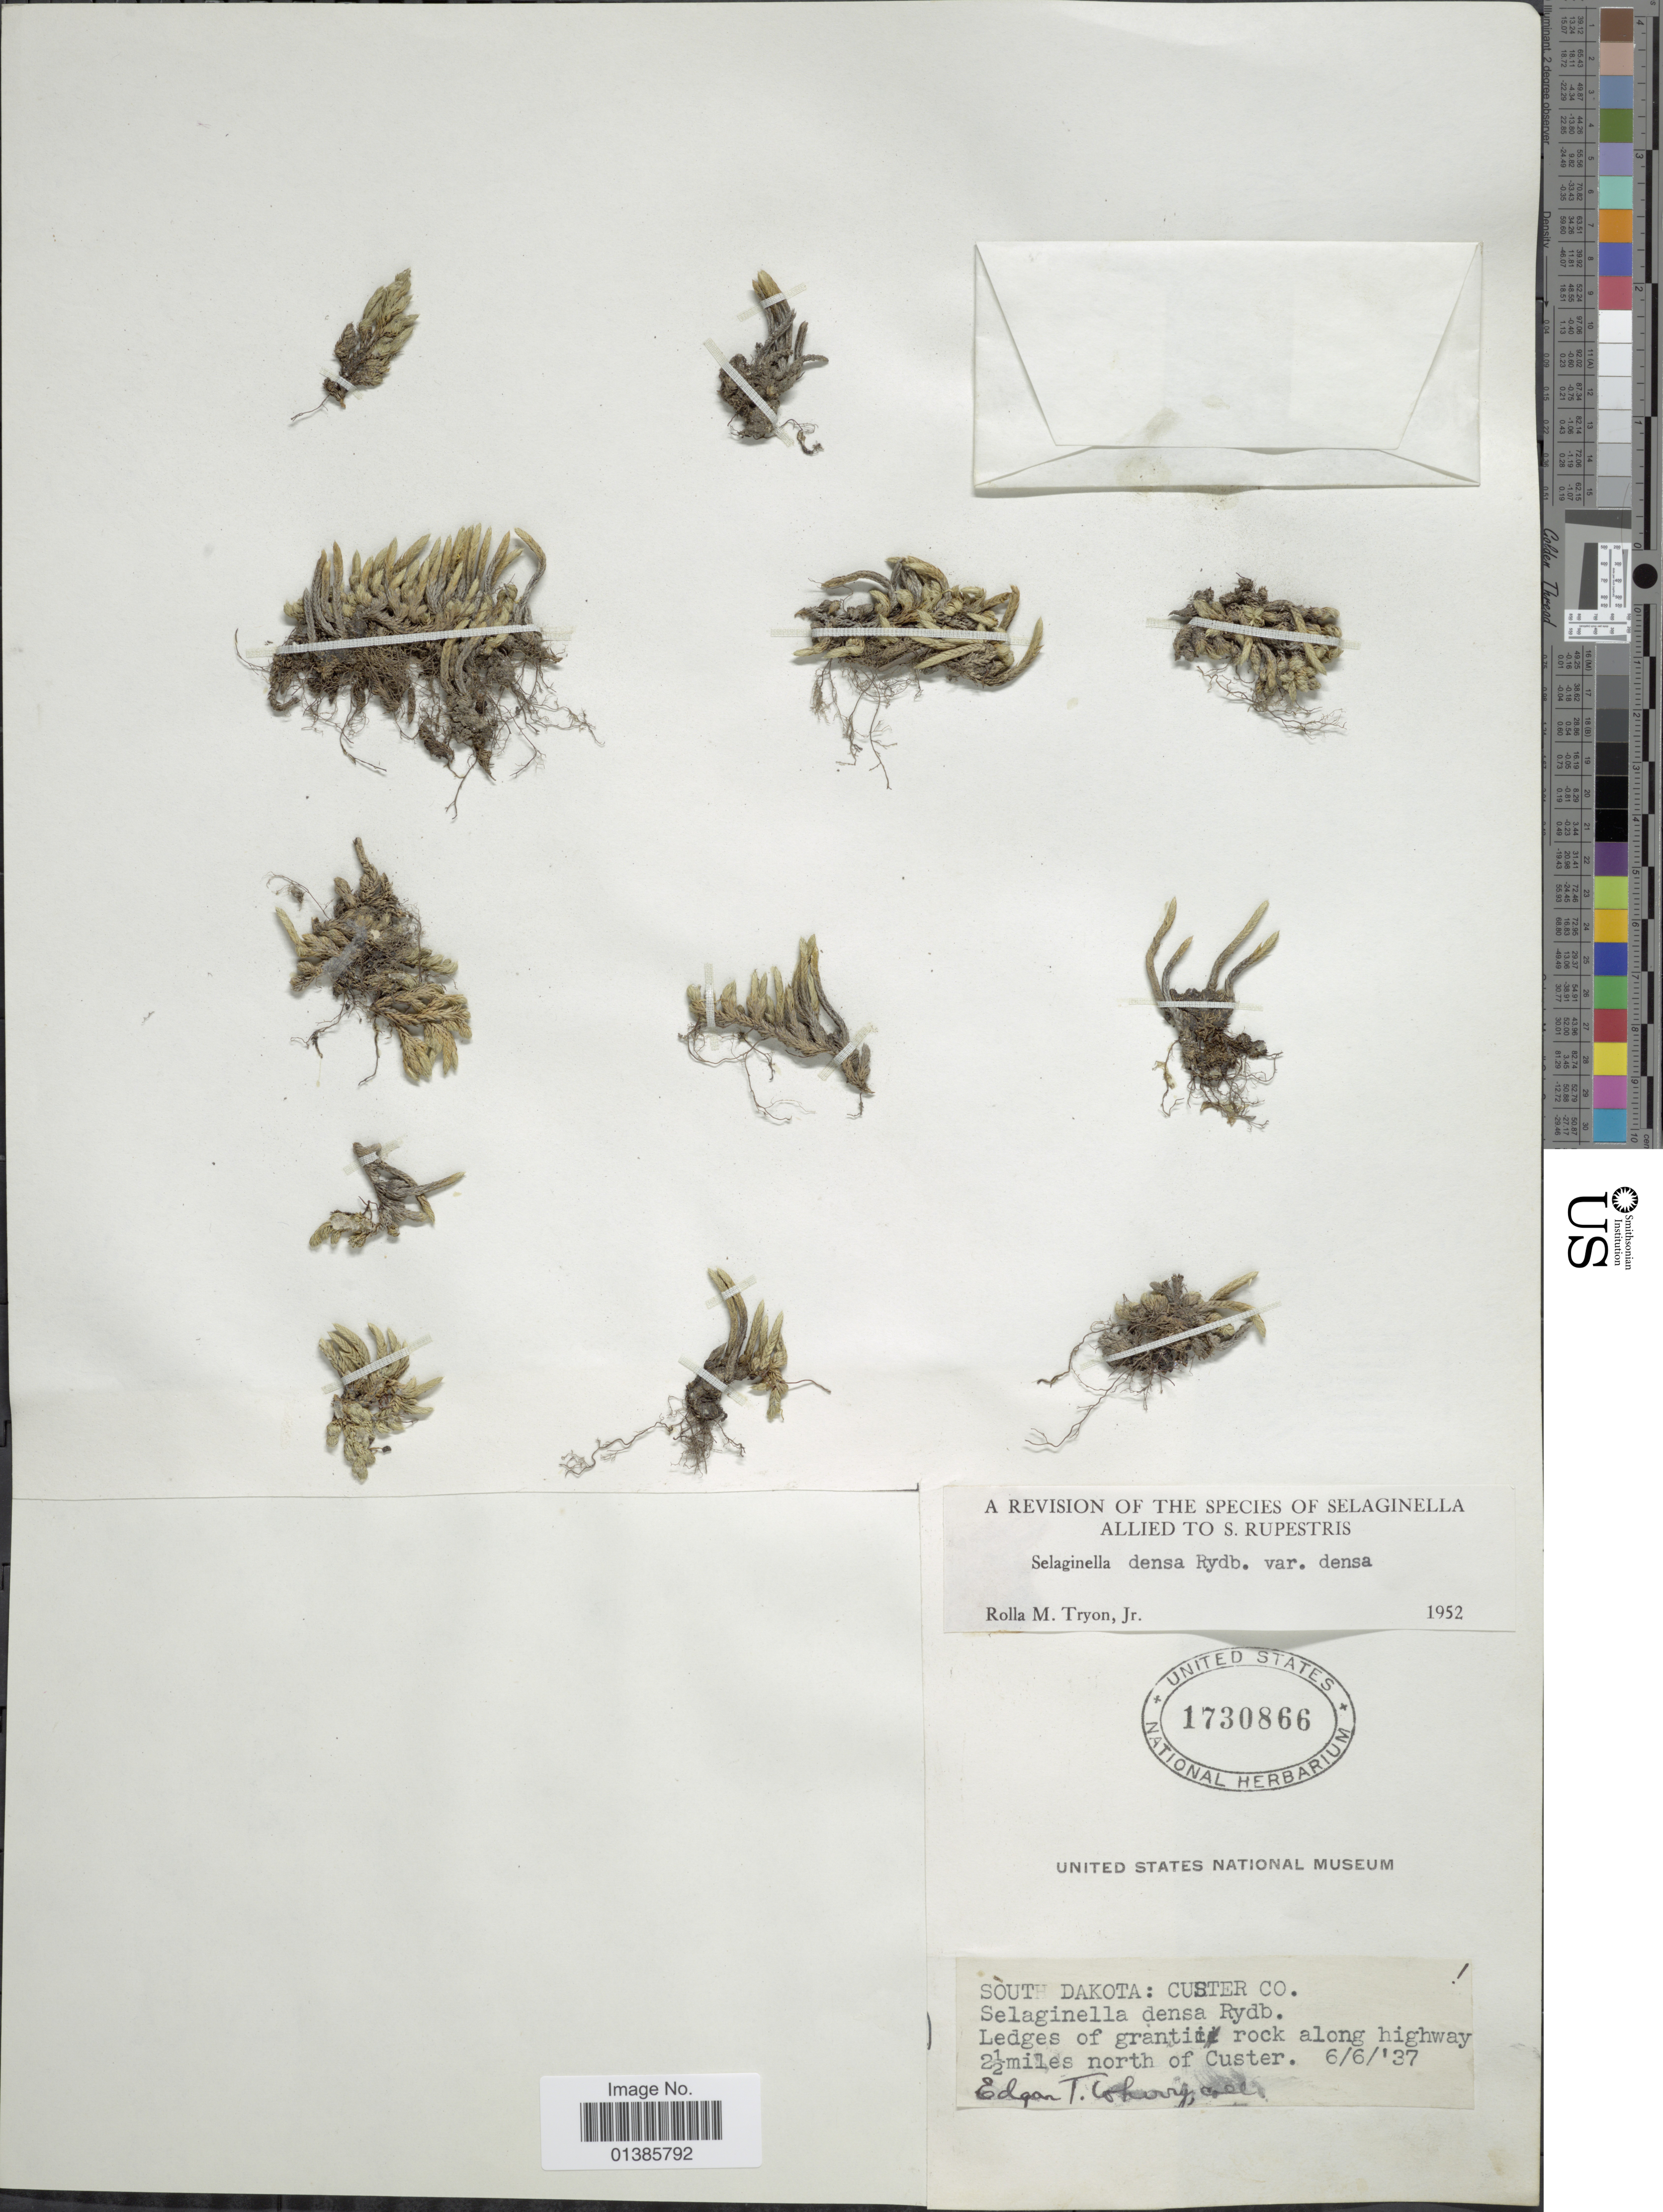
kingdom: Plantae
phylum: Tracheophyta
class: Lycopodiopsida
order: Selaginellales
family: Selaginellaceae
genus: Selaginella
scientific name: Selaginella densa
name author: Rydb.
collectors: E. T. Wherry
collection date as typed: Transcribed d/m/y: 6/6/37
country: United States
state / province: South Dakota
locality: Custer Co. Ledges of granitic rock along highway 2½miles north of Custer.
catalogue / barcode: US 1730866